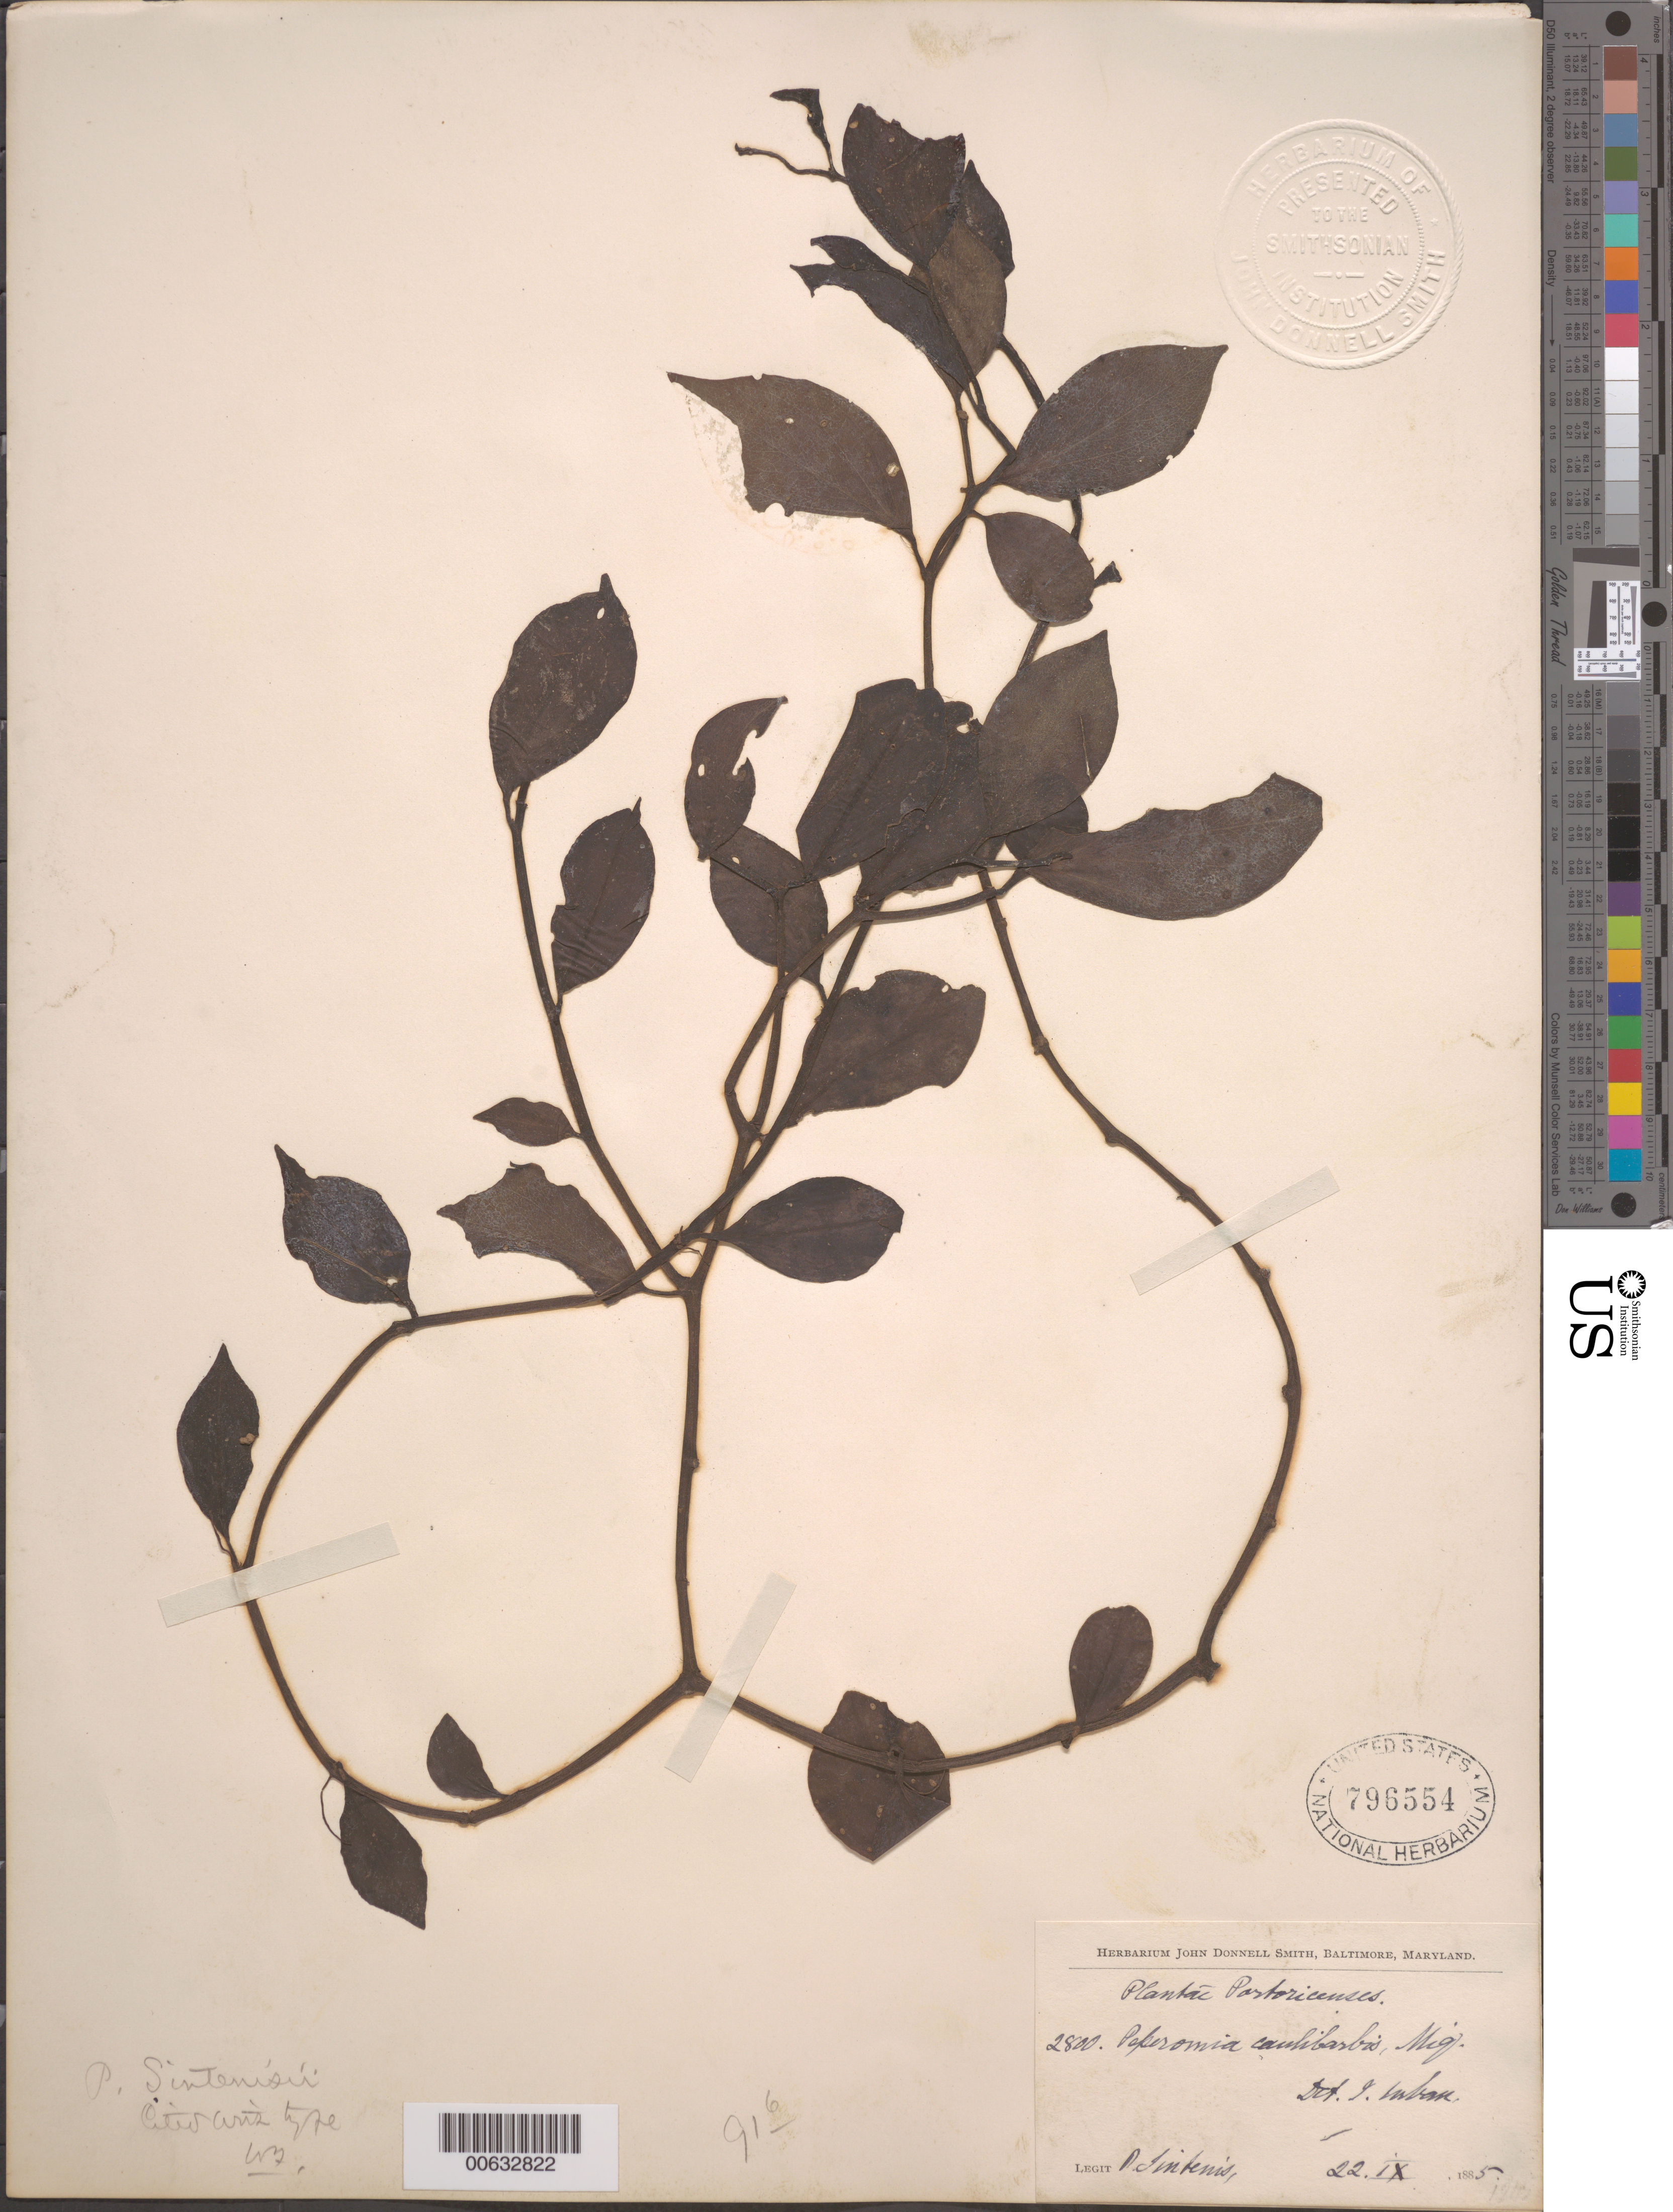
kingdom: Plantae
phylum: Tracheophyta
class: Magnoliopsida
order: Piperales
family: Piperaceae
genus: Peperomia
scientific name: Peperomia glabella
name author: (Sw.) A. Dietr.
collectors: P. Sintenis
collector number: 2800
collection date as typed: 22 Nov 1885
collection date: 1885-11-22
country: Puerto Rico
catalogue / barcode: US 796554